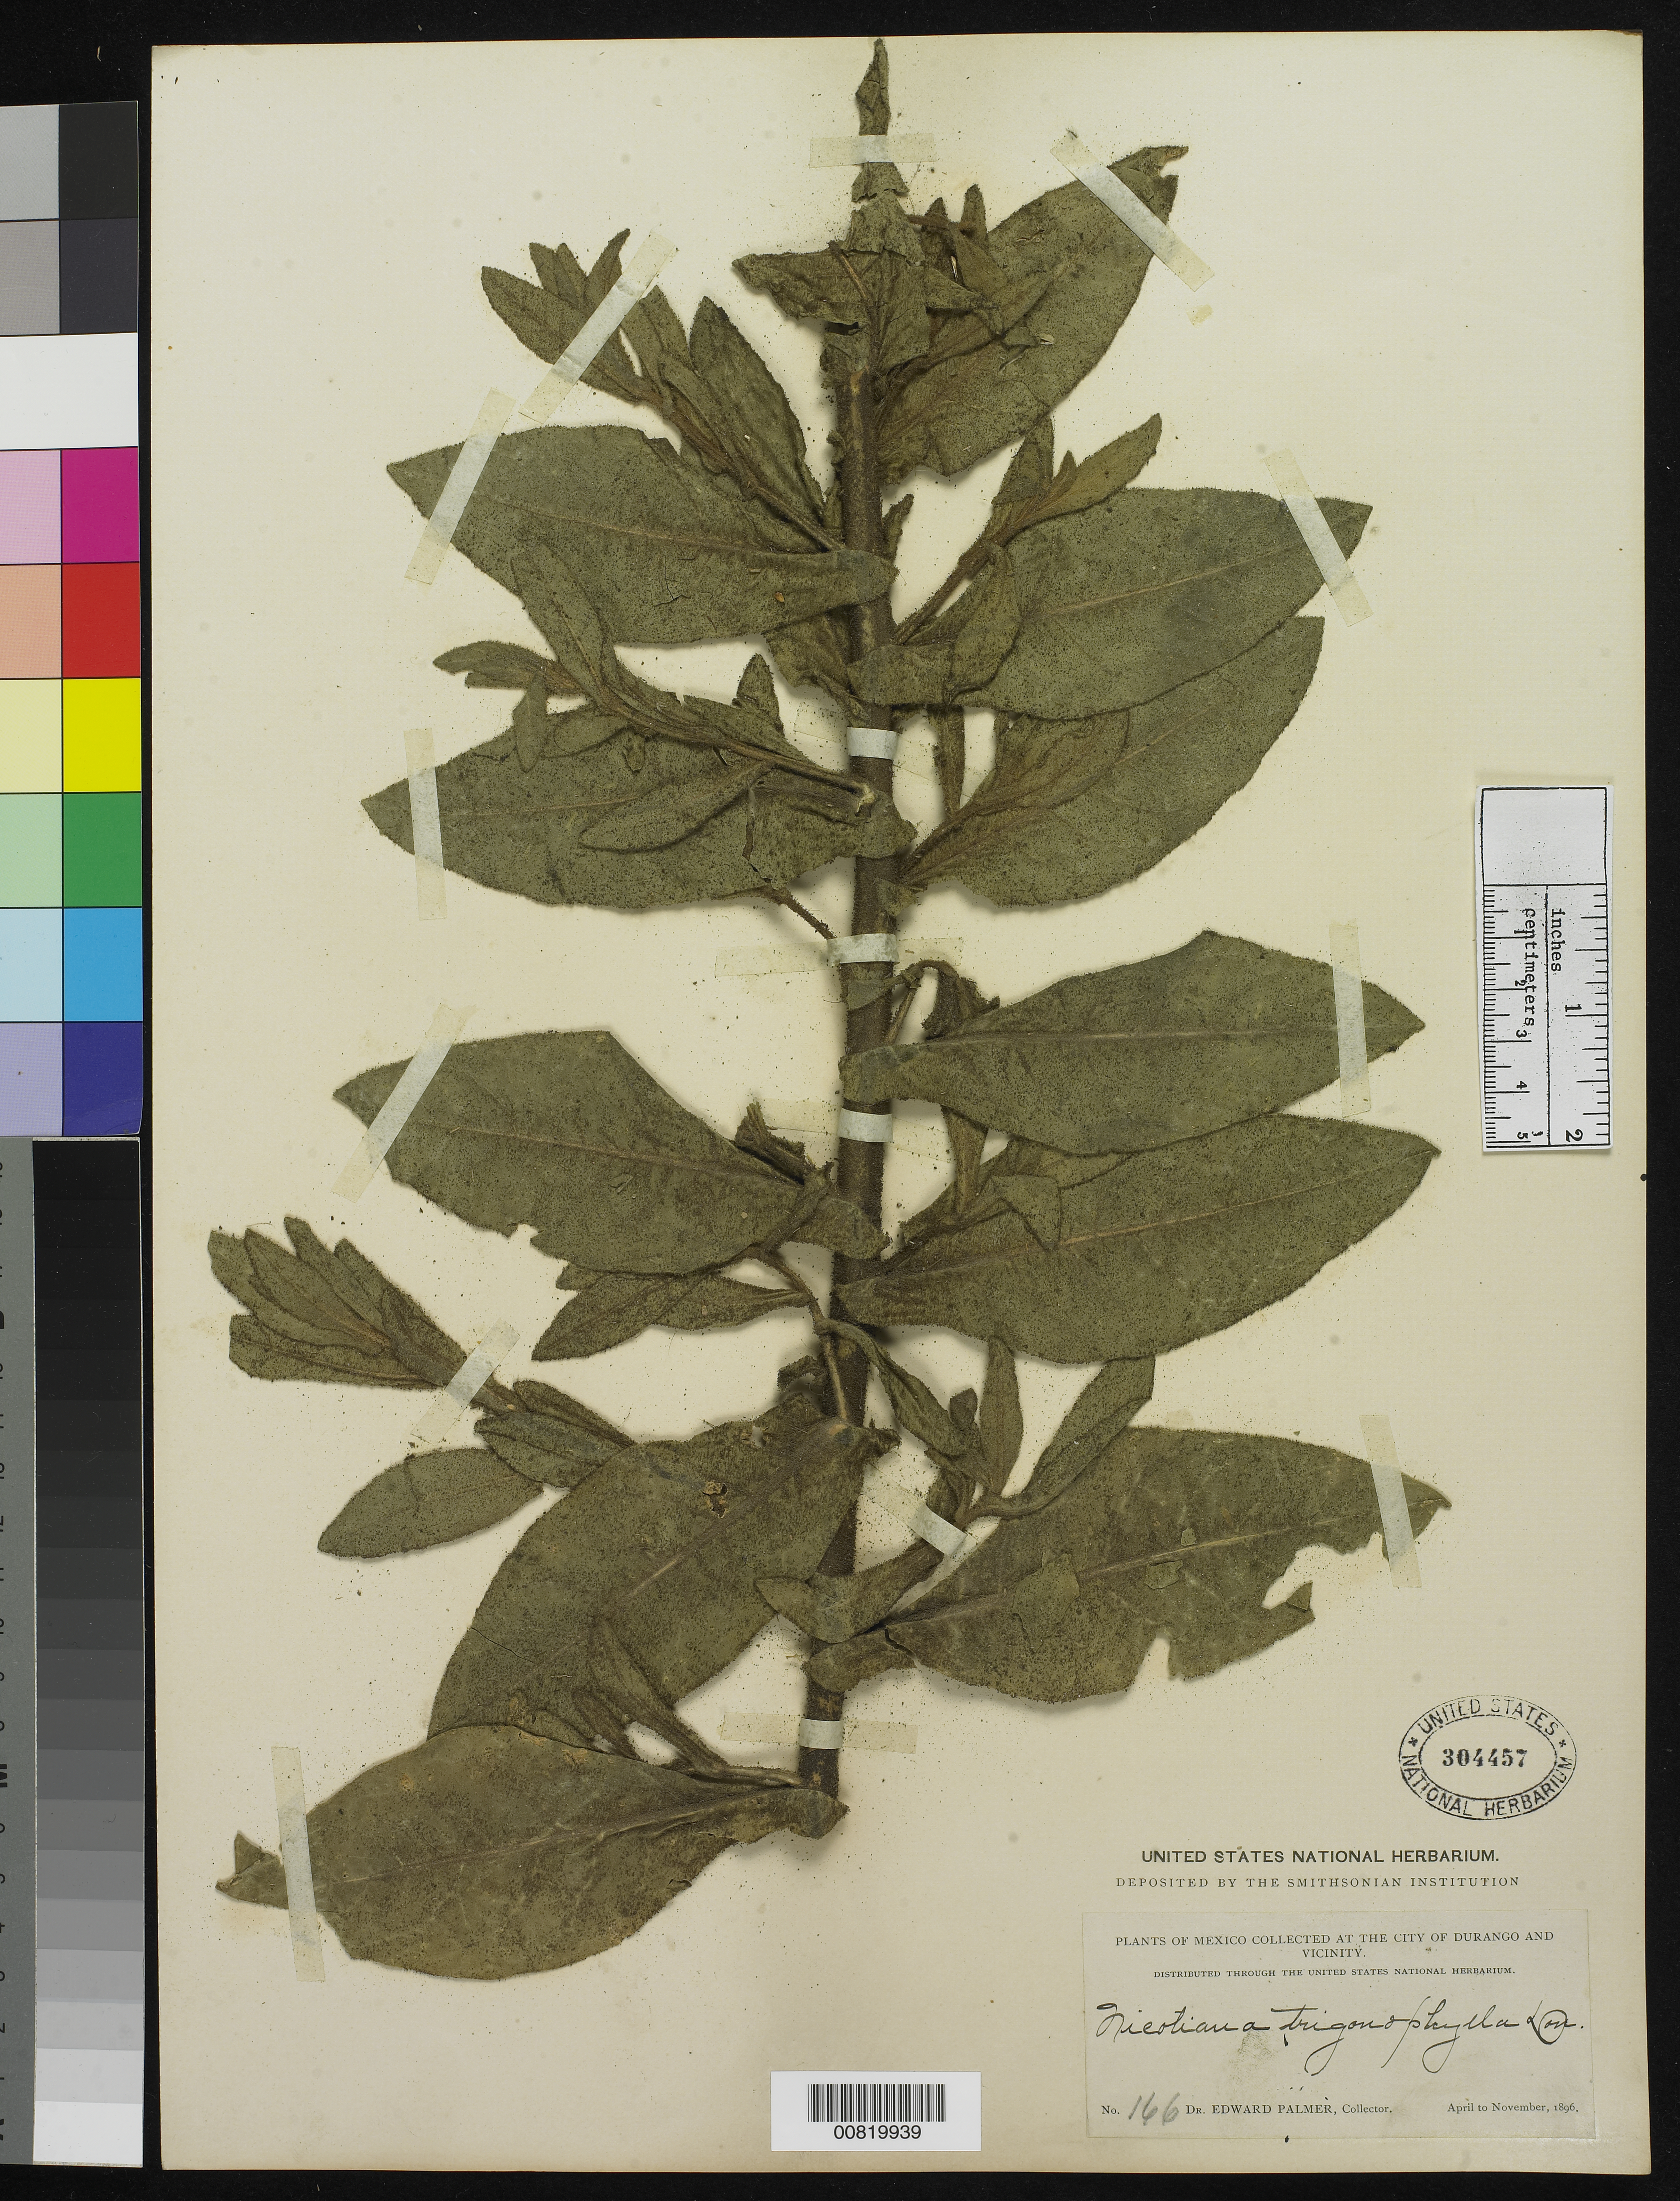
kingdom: Plantae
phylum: Tracheophyta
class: Magnoliopsida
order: Solanales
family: Solanaceae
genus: Nicotiana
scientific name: Nicotiana trigonophylla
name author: Dunal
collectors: E. Palmer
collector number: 166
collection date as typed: Apr 1896 to -- Nov 1896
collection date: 1896-04/1896-11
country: Mexico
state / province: Durango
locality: City of Durango and vicinity.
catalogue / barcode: US 304457